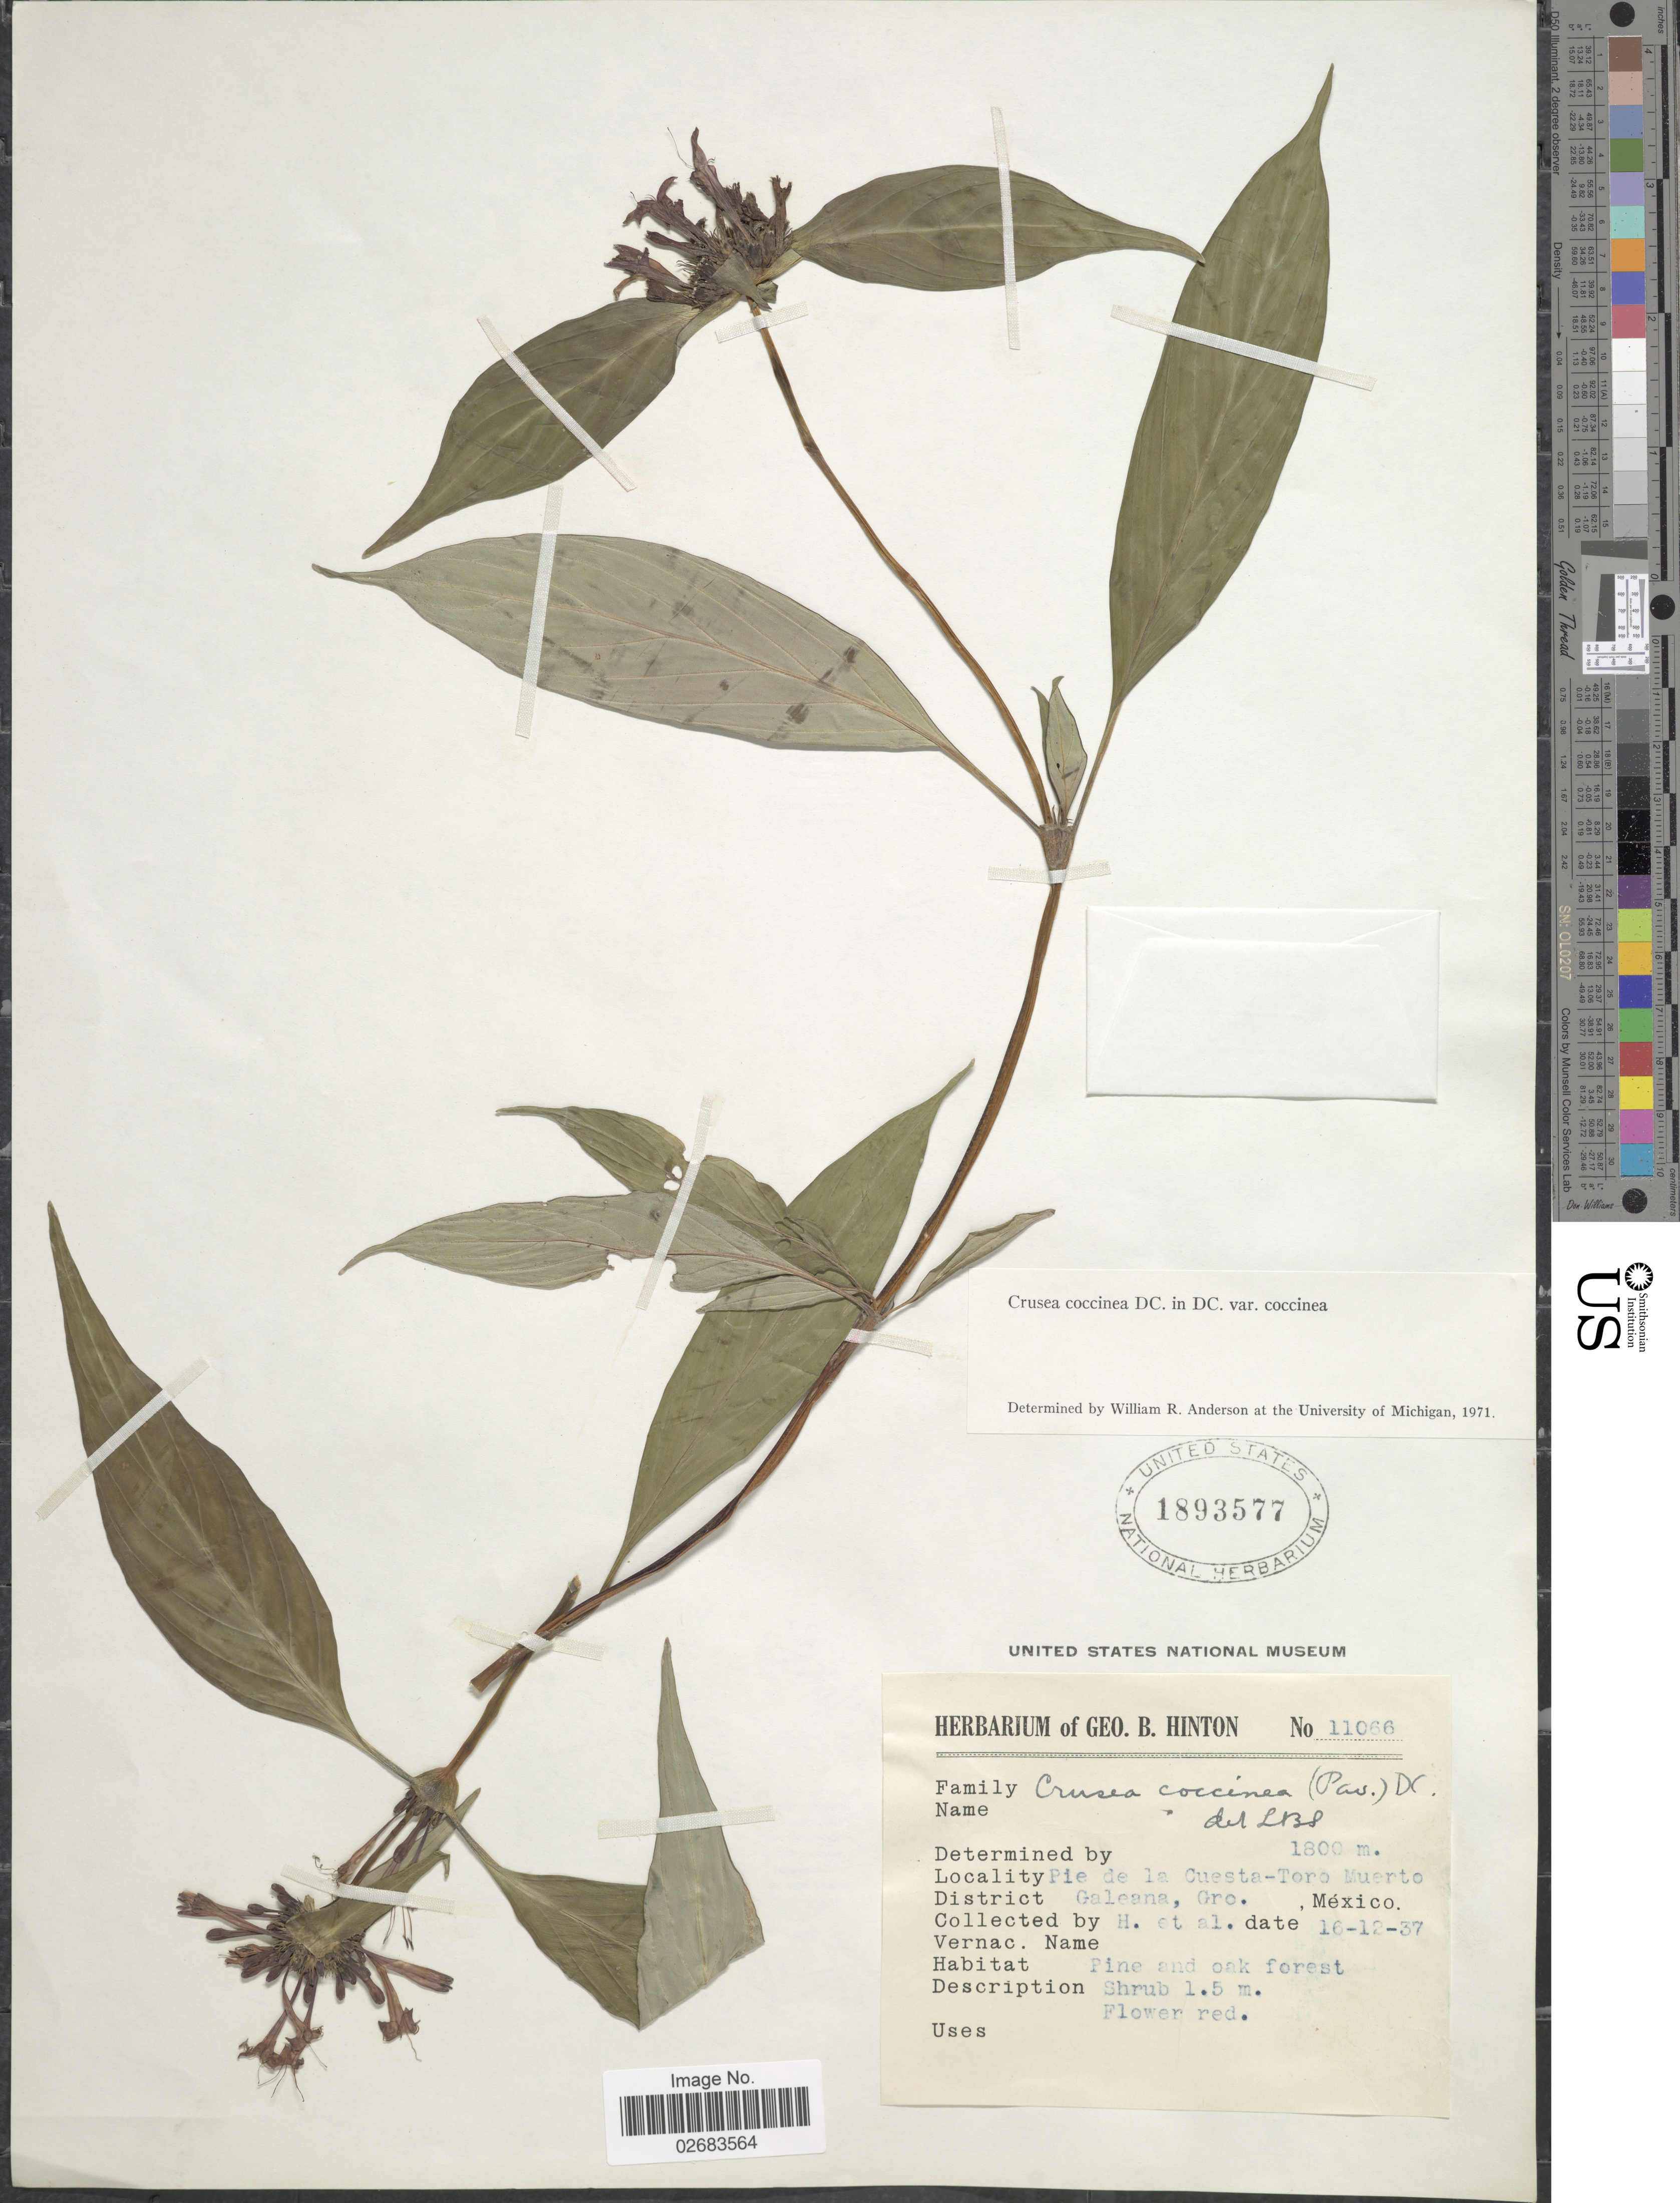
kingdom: Plantae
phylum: Tracheophyta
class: Magnoliopsida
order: Gentianales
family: Rubiaceae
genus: Crusea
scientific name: Crusea coccinea var. coccinea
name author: DC.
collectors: G. B. Hinton & et al.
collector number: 11066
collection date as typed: Transcribed d/m/y: 16/12/37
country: Mexico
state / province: Guerrero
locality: Pie de la Cuesta-Toro Muerto. District Galeana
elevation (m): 1800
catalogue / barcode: US 1893577